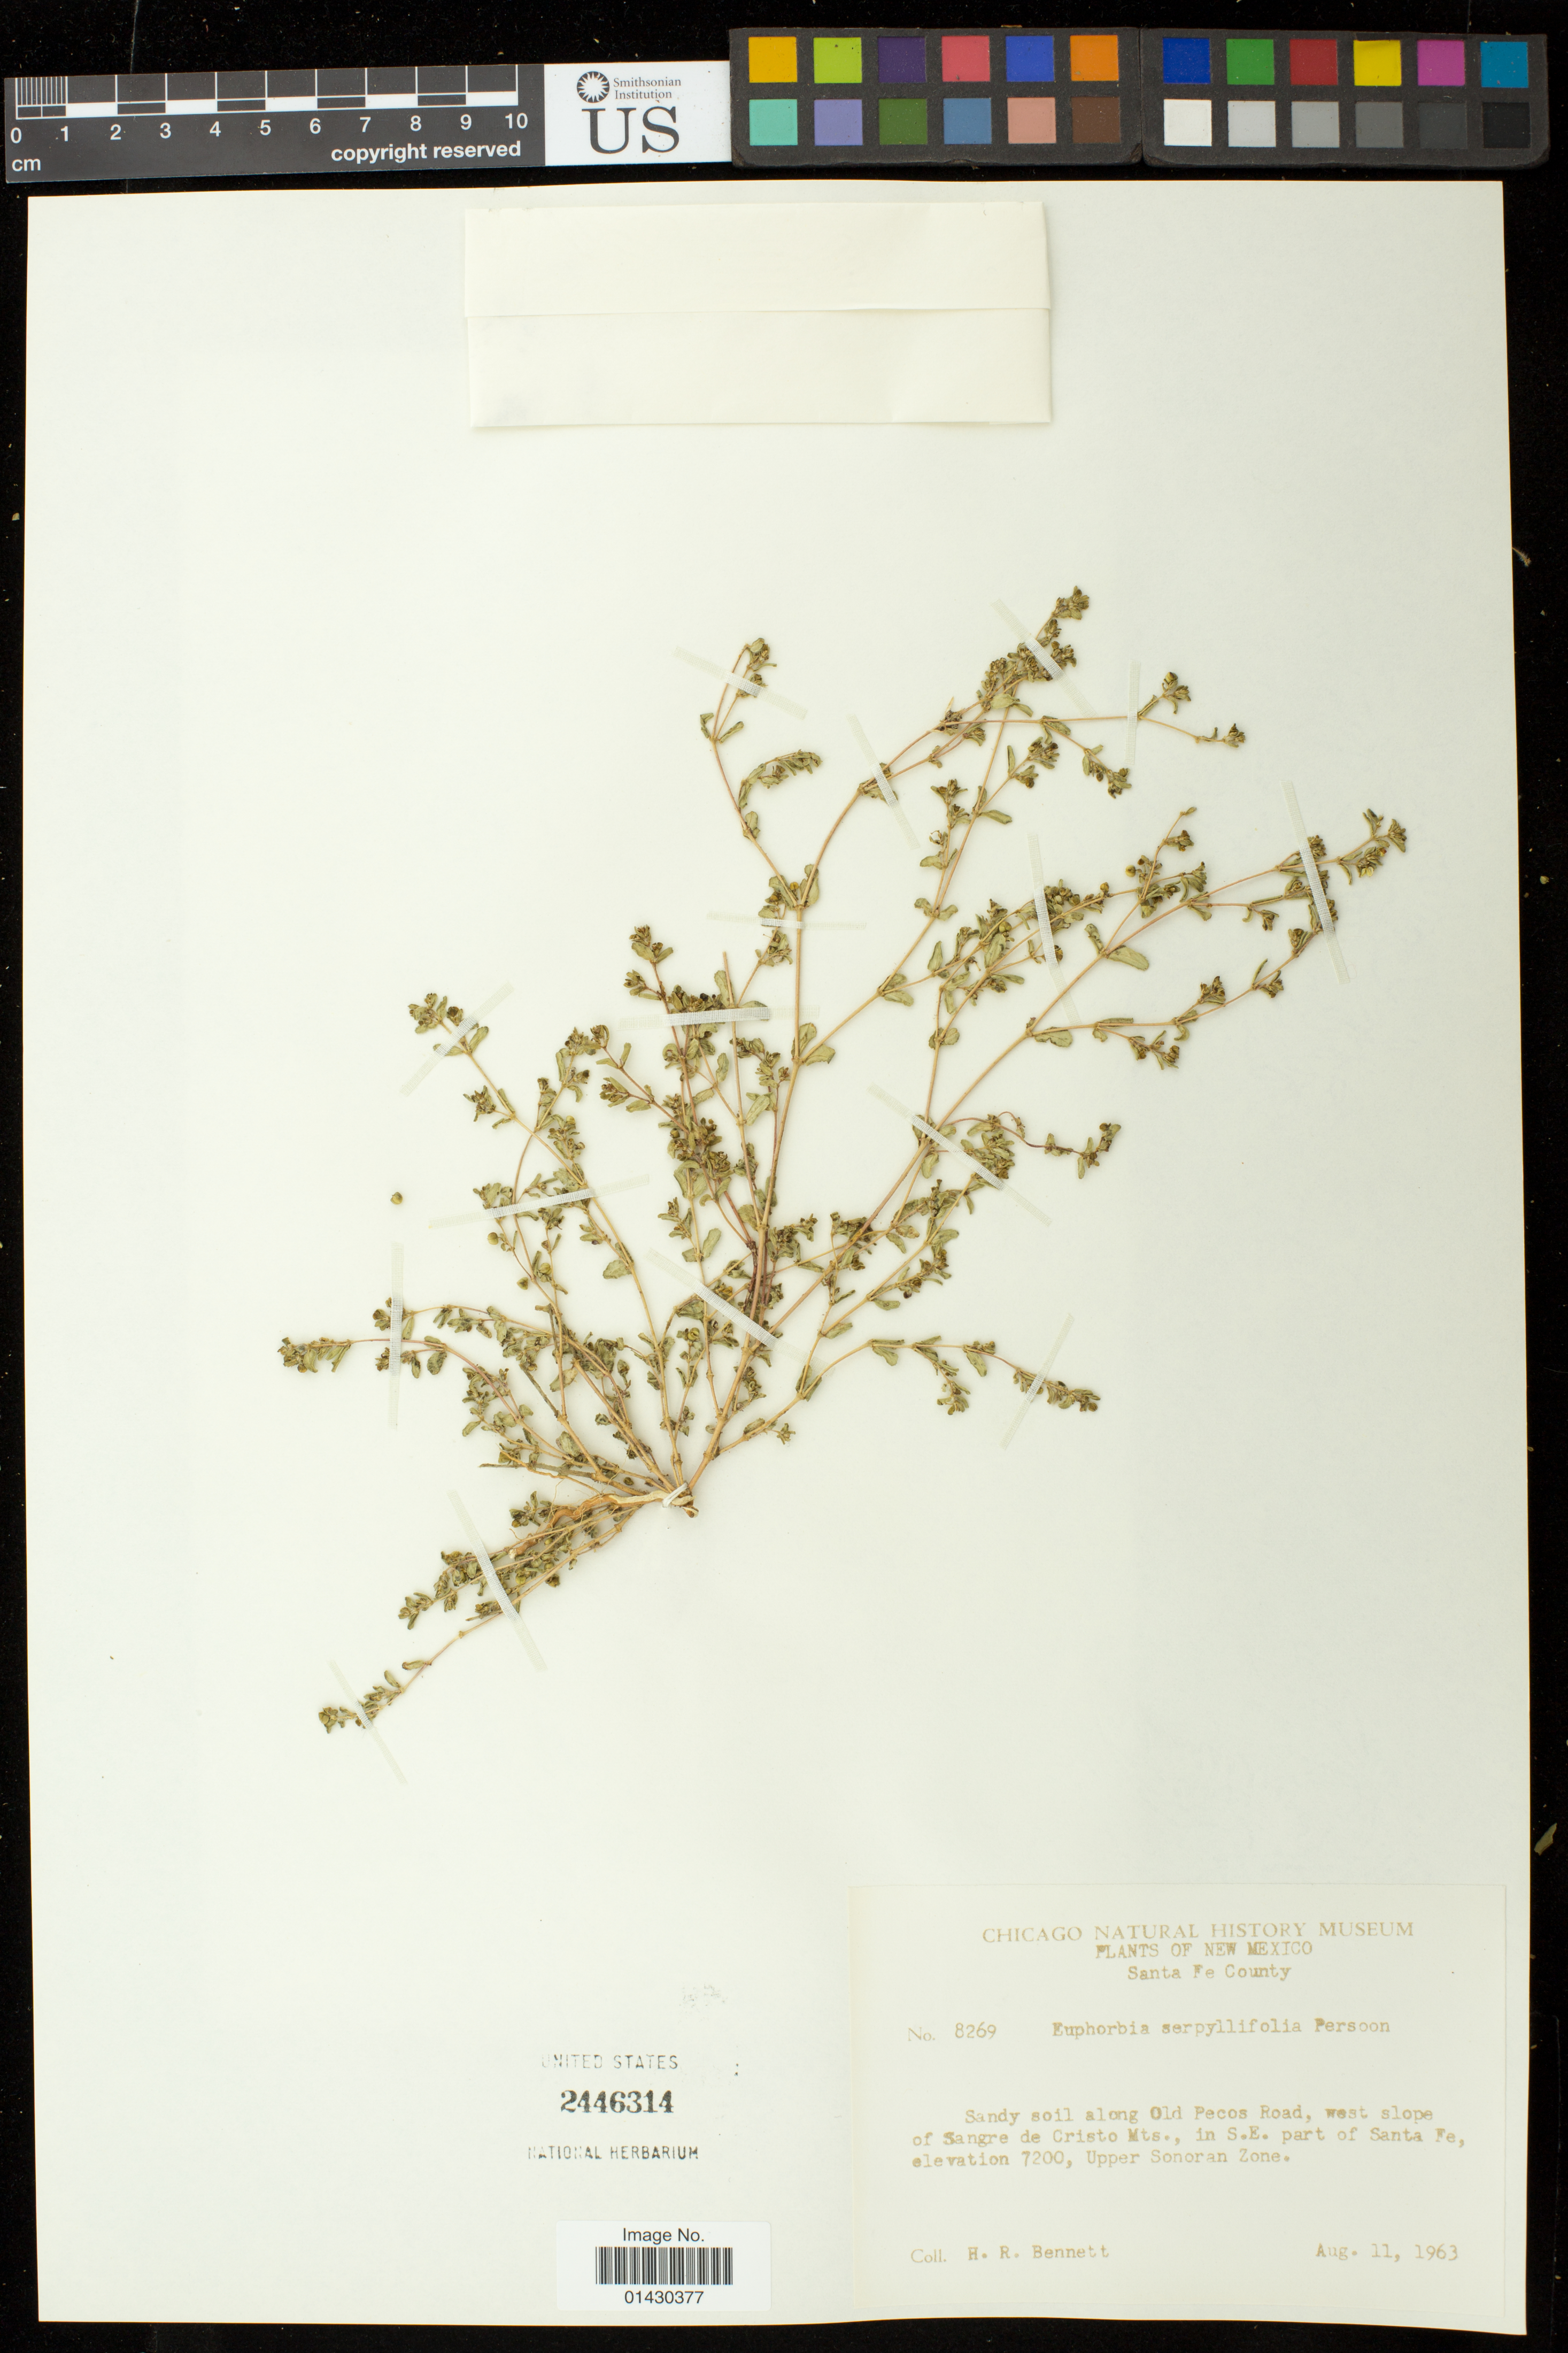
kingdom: Plantae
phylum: Tracheophyta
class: Magnoliopsida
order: Malpighiales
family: Euphorbiaceae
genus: Euphorbia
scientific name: Euphorbia serpillifolia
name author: Pers.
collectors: H. R. Bennett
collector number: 8269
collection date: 1963-08-11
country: United States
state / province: New Mexico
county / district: Santa Fe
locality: Along Old Pecos Road, west slope of Sangre de Cristo Mts., in S.E. part of Santa Fe, Upper Sonoran Zone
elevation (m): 2195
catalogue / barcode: US 2446314